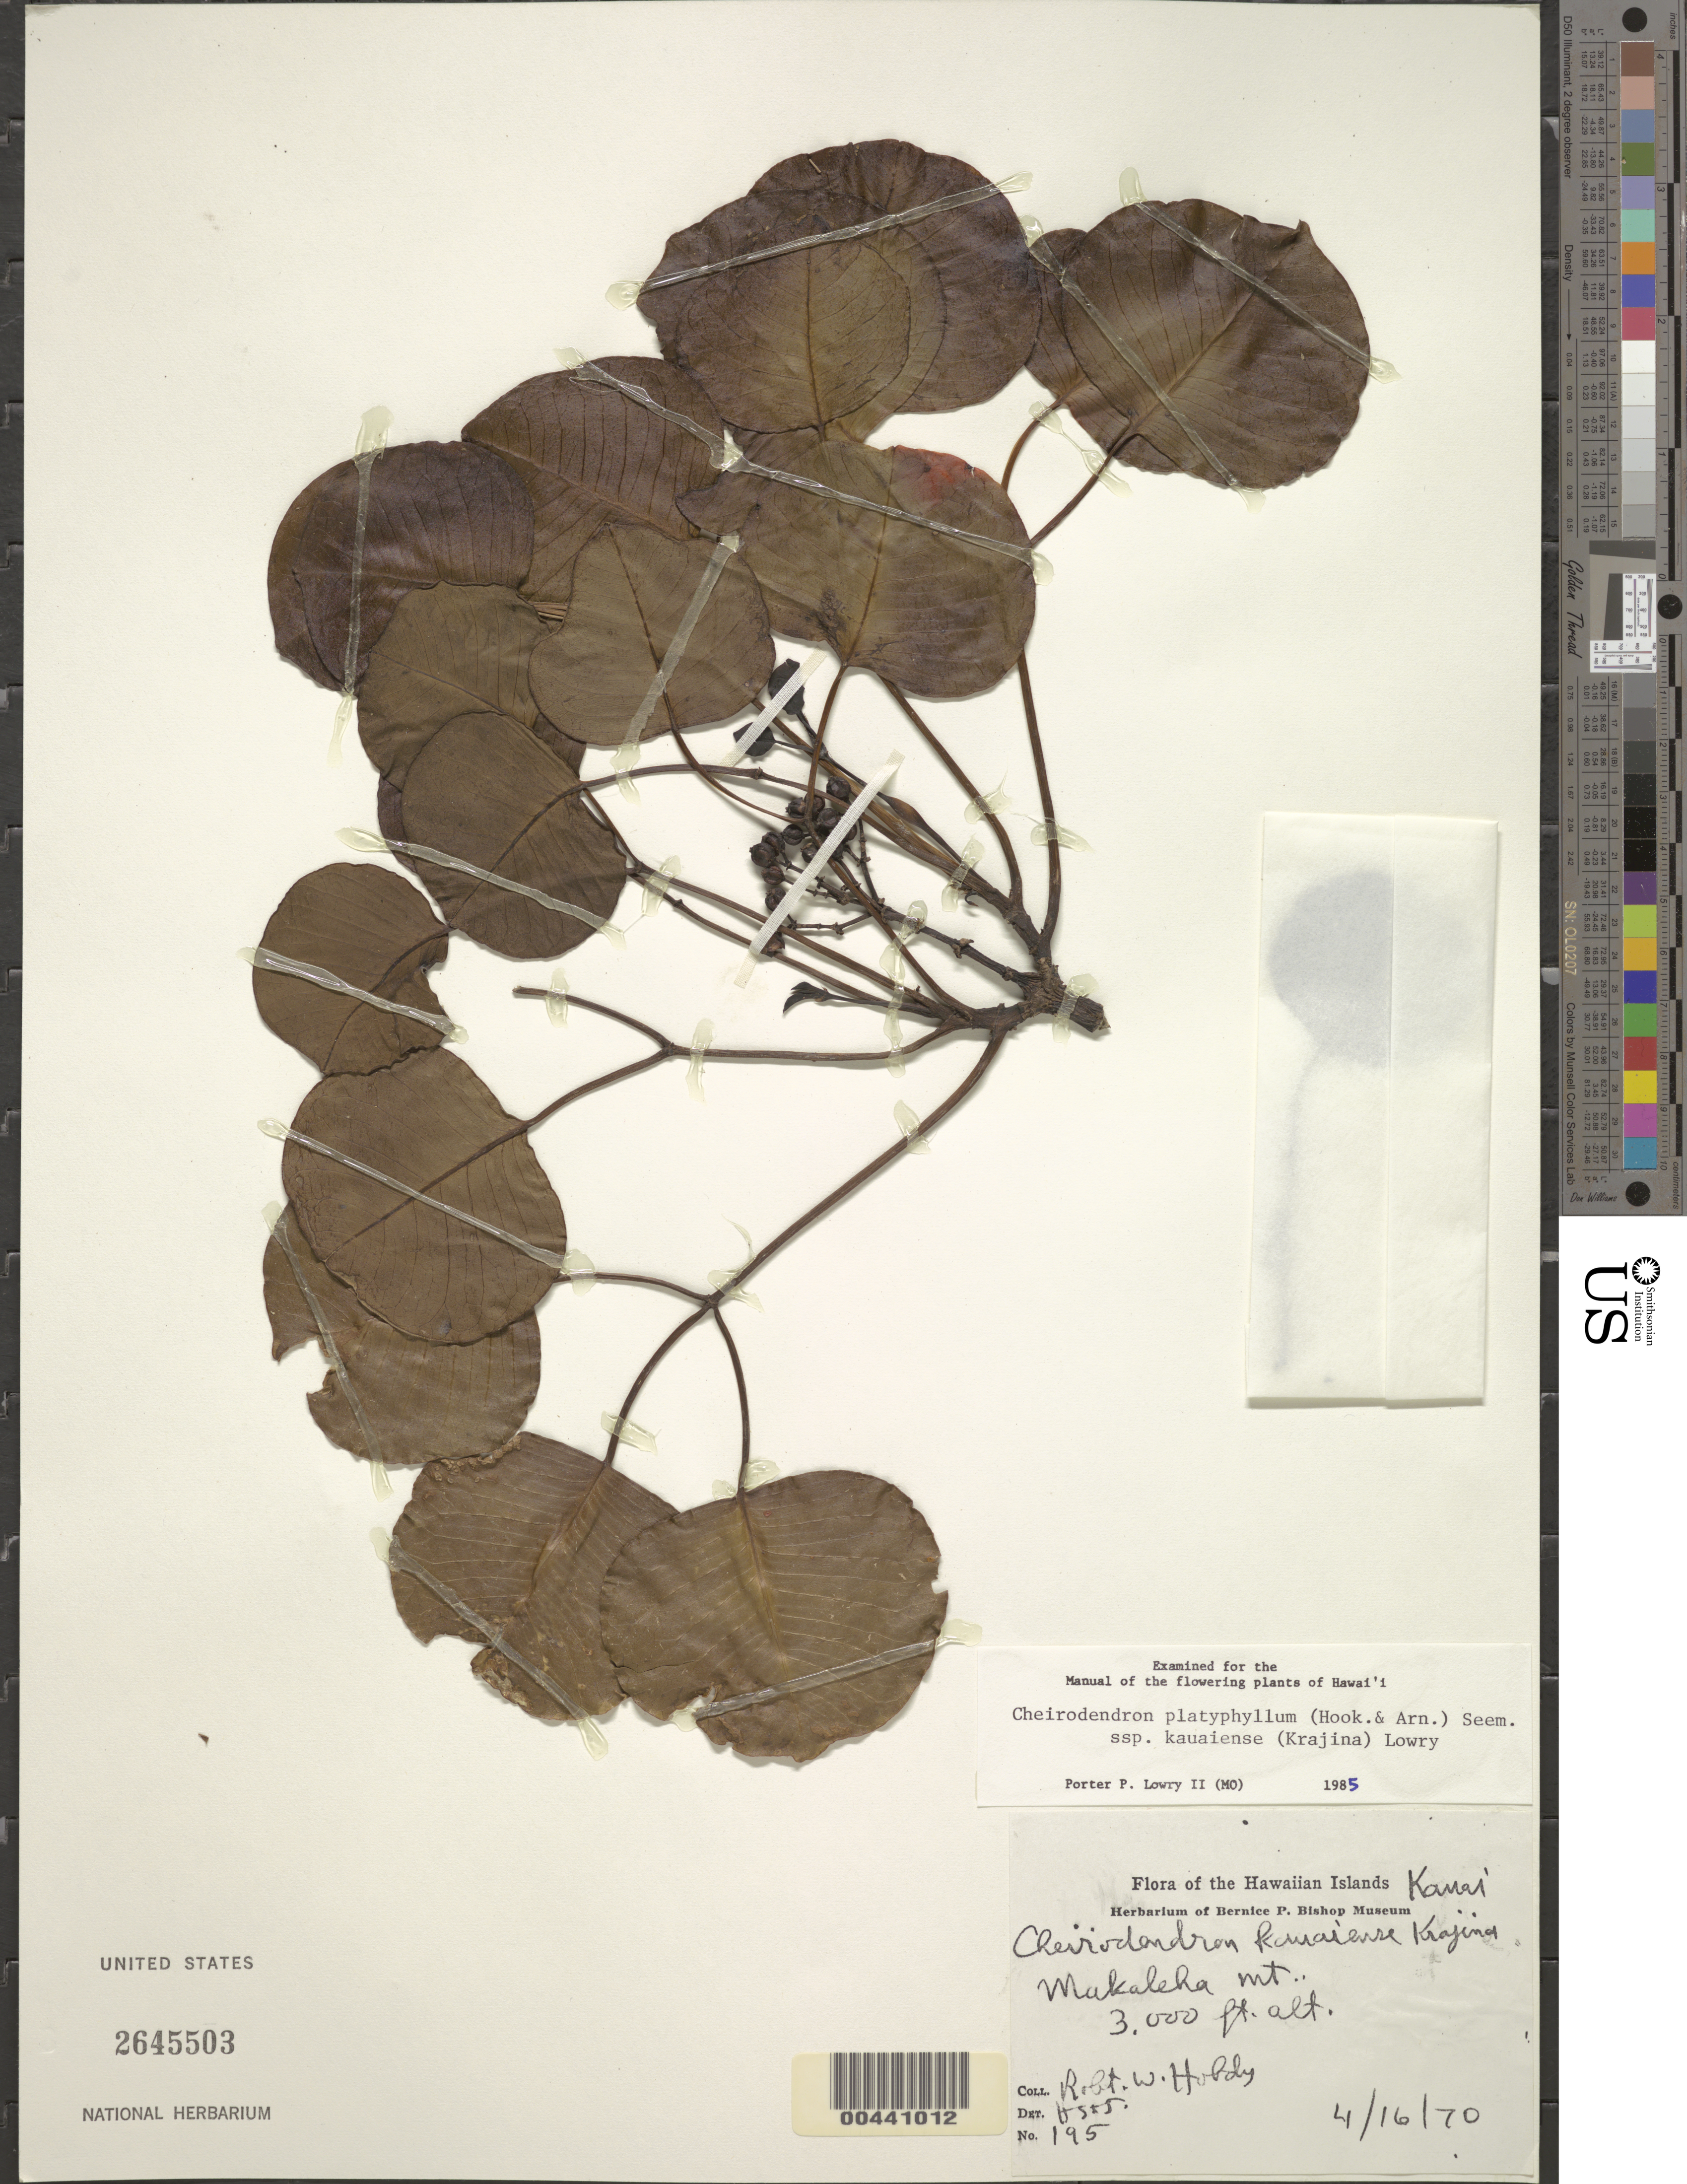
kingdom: Plantae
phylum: Tracheophyta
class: Magnoliopsida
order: Apiales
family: Araliaceae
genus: Cheirodendron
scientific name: Cheirodendron platyphyllum subsp. kauaiense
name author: (Krajina) Lowry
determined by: Lowry, P. P., (MO), Missouri Botanical Garden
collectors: R. Hobdy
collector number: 195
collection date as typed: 16 Apr 1970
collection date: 1970-04-16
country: United States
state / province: Hawaii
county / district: Kauai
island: Kaua'i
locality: Makaleha Mt.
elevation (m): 914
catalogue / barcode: US 2645503